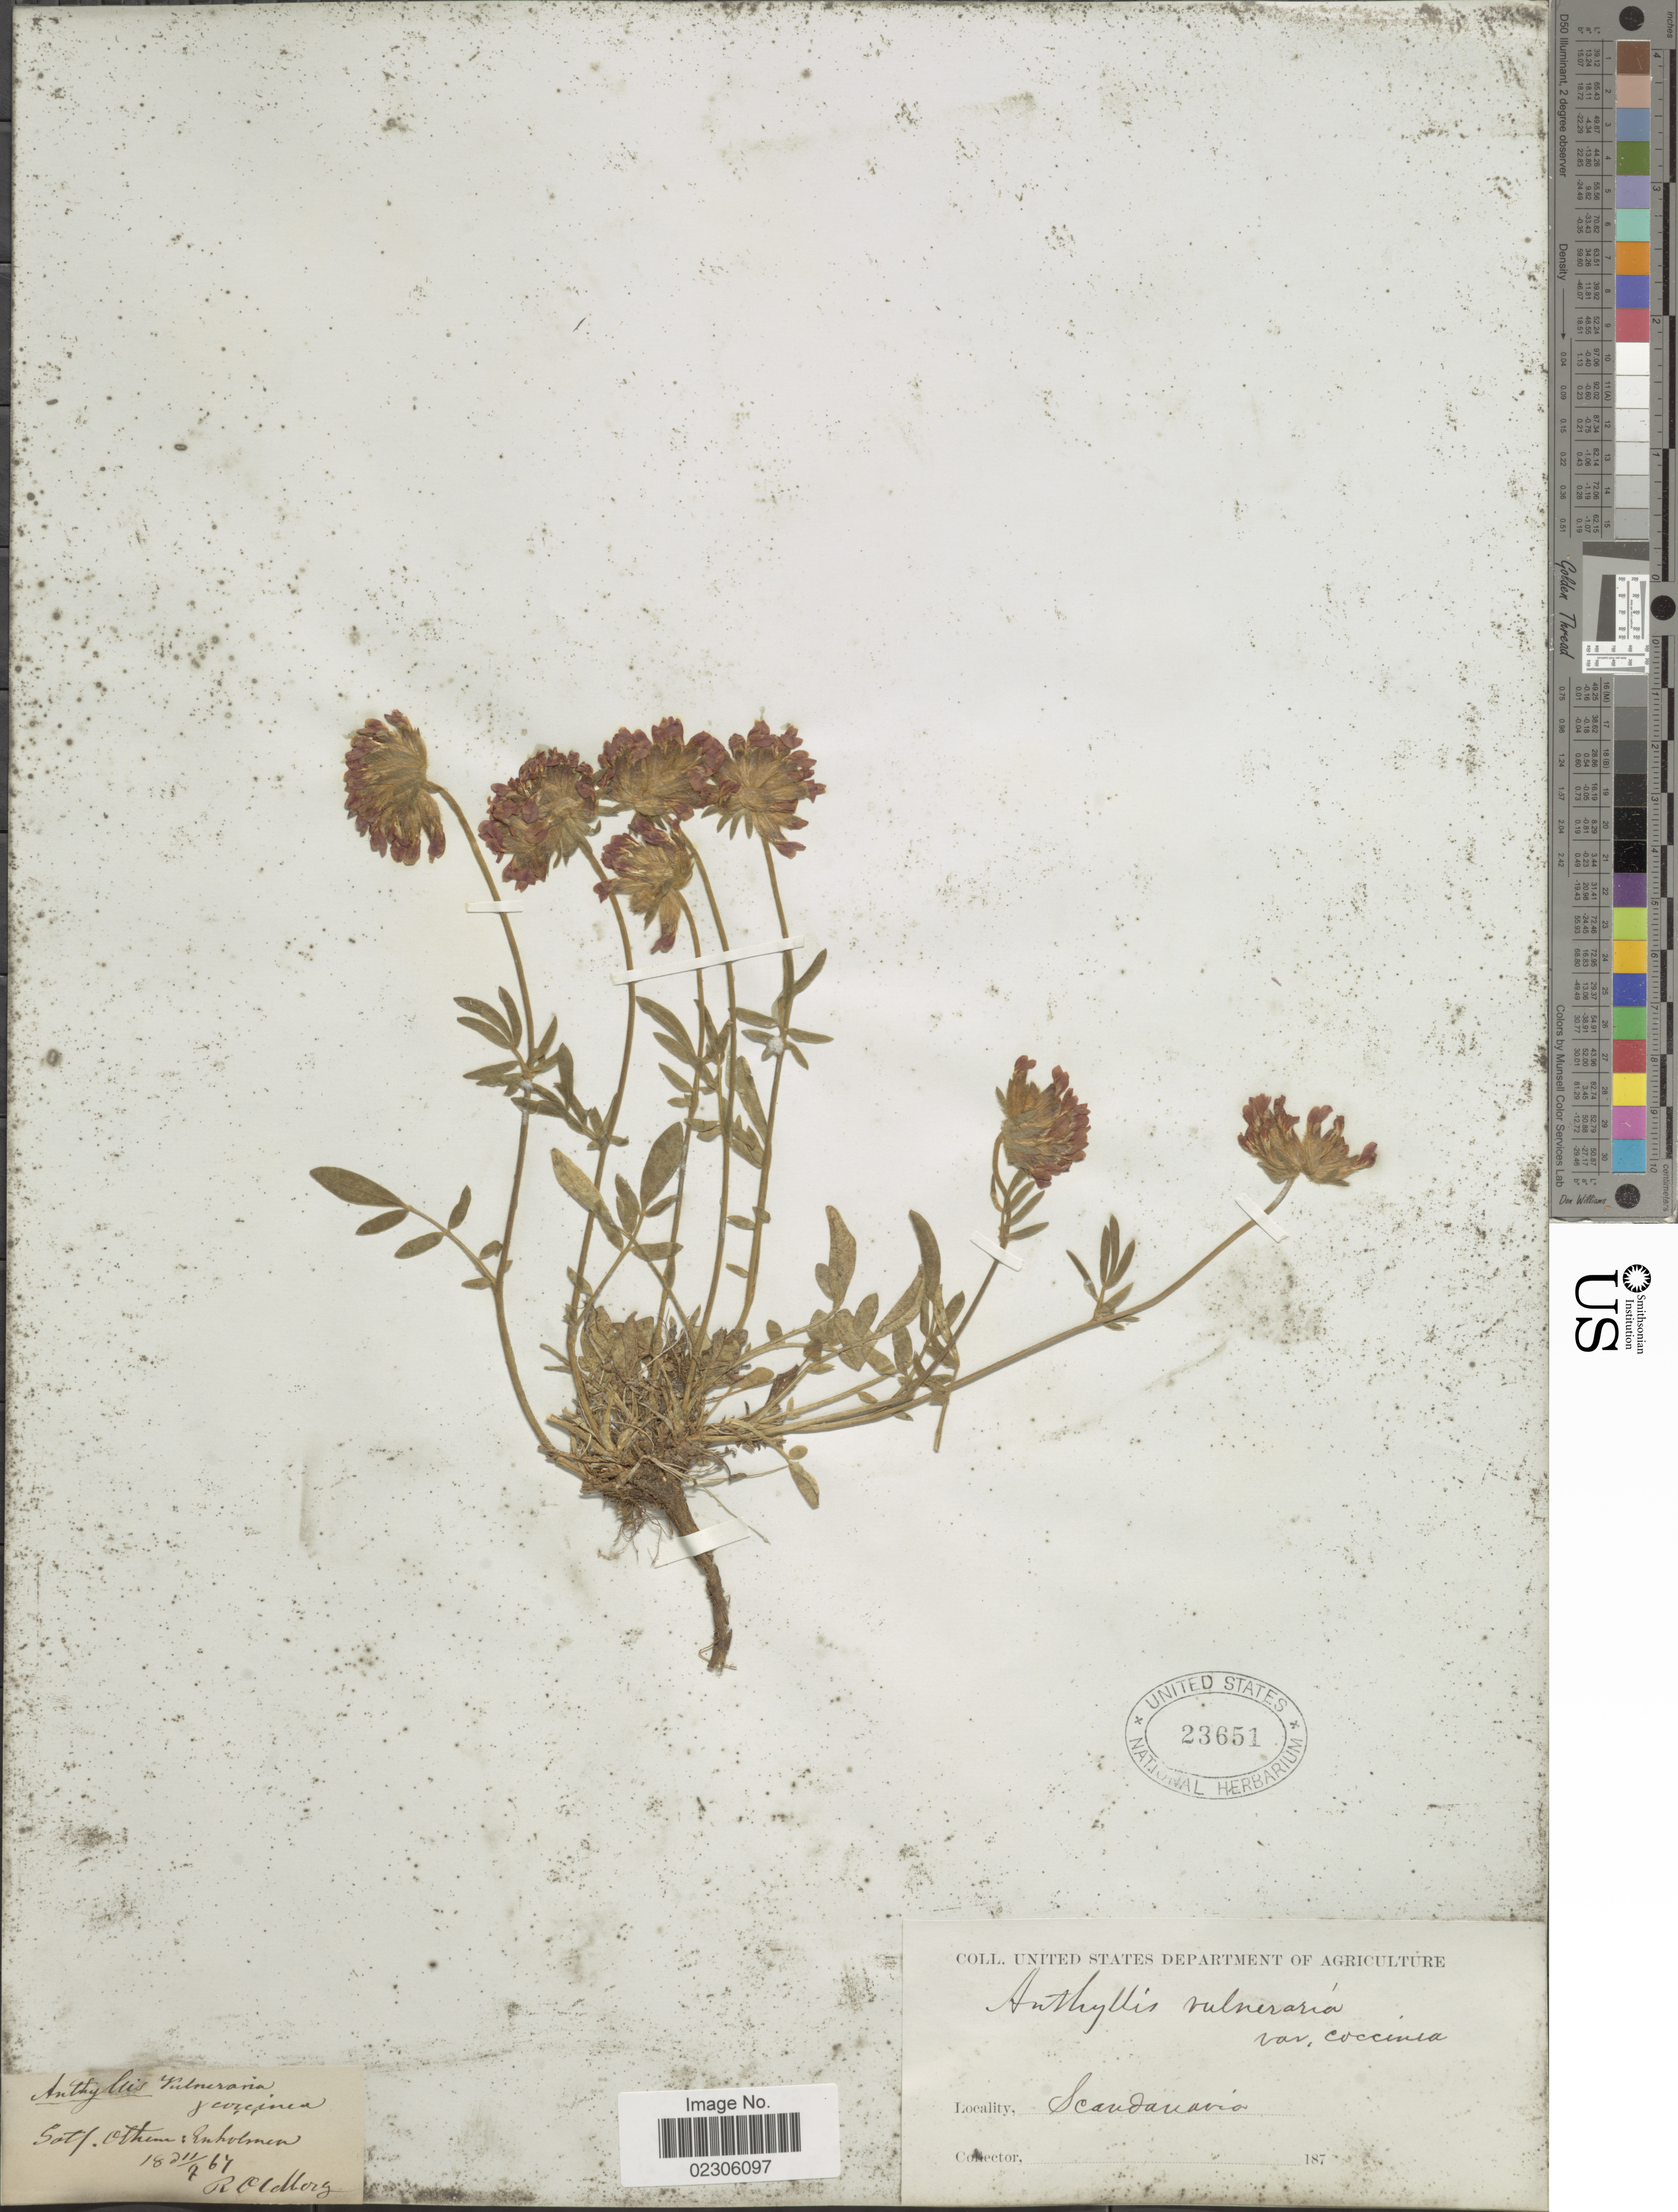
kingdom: Plantae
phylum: Tracheophyta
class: Magnoliopsida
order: Fabales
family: Fabaceae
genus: Anthyllis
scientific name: Anthyllis vulneraria var. coccinea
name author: L.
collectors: R. Oldberg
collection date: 1867-07-11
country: Sweden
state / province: Gotland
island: Gotland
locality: Scandinavia, Gotl., Othem, Enholmen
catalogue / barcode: US 23651